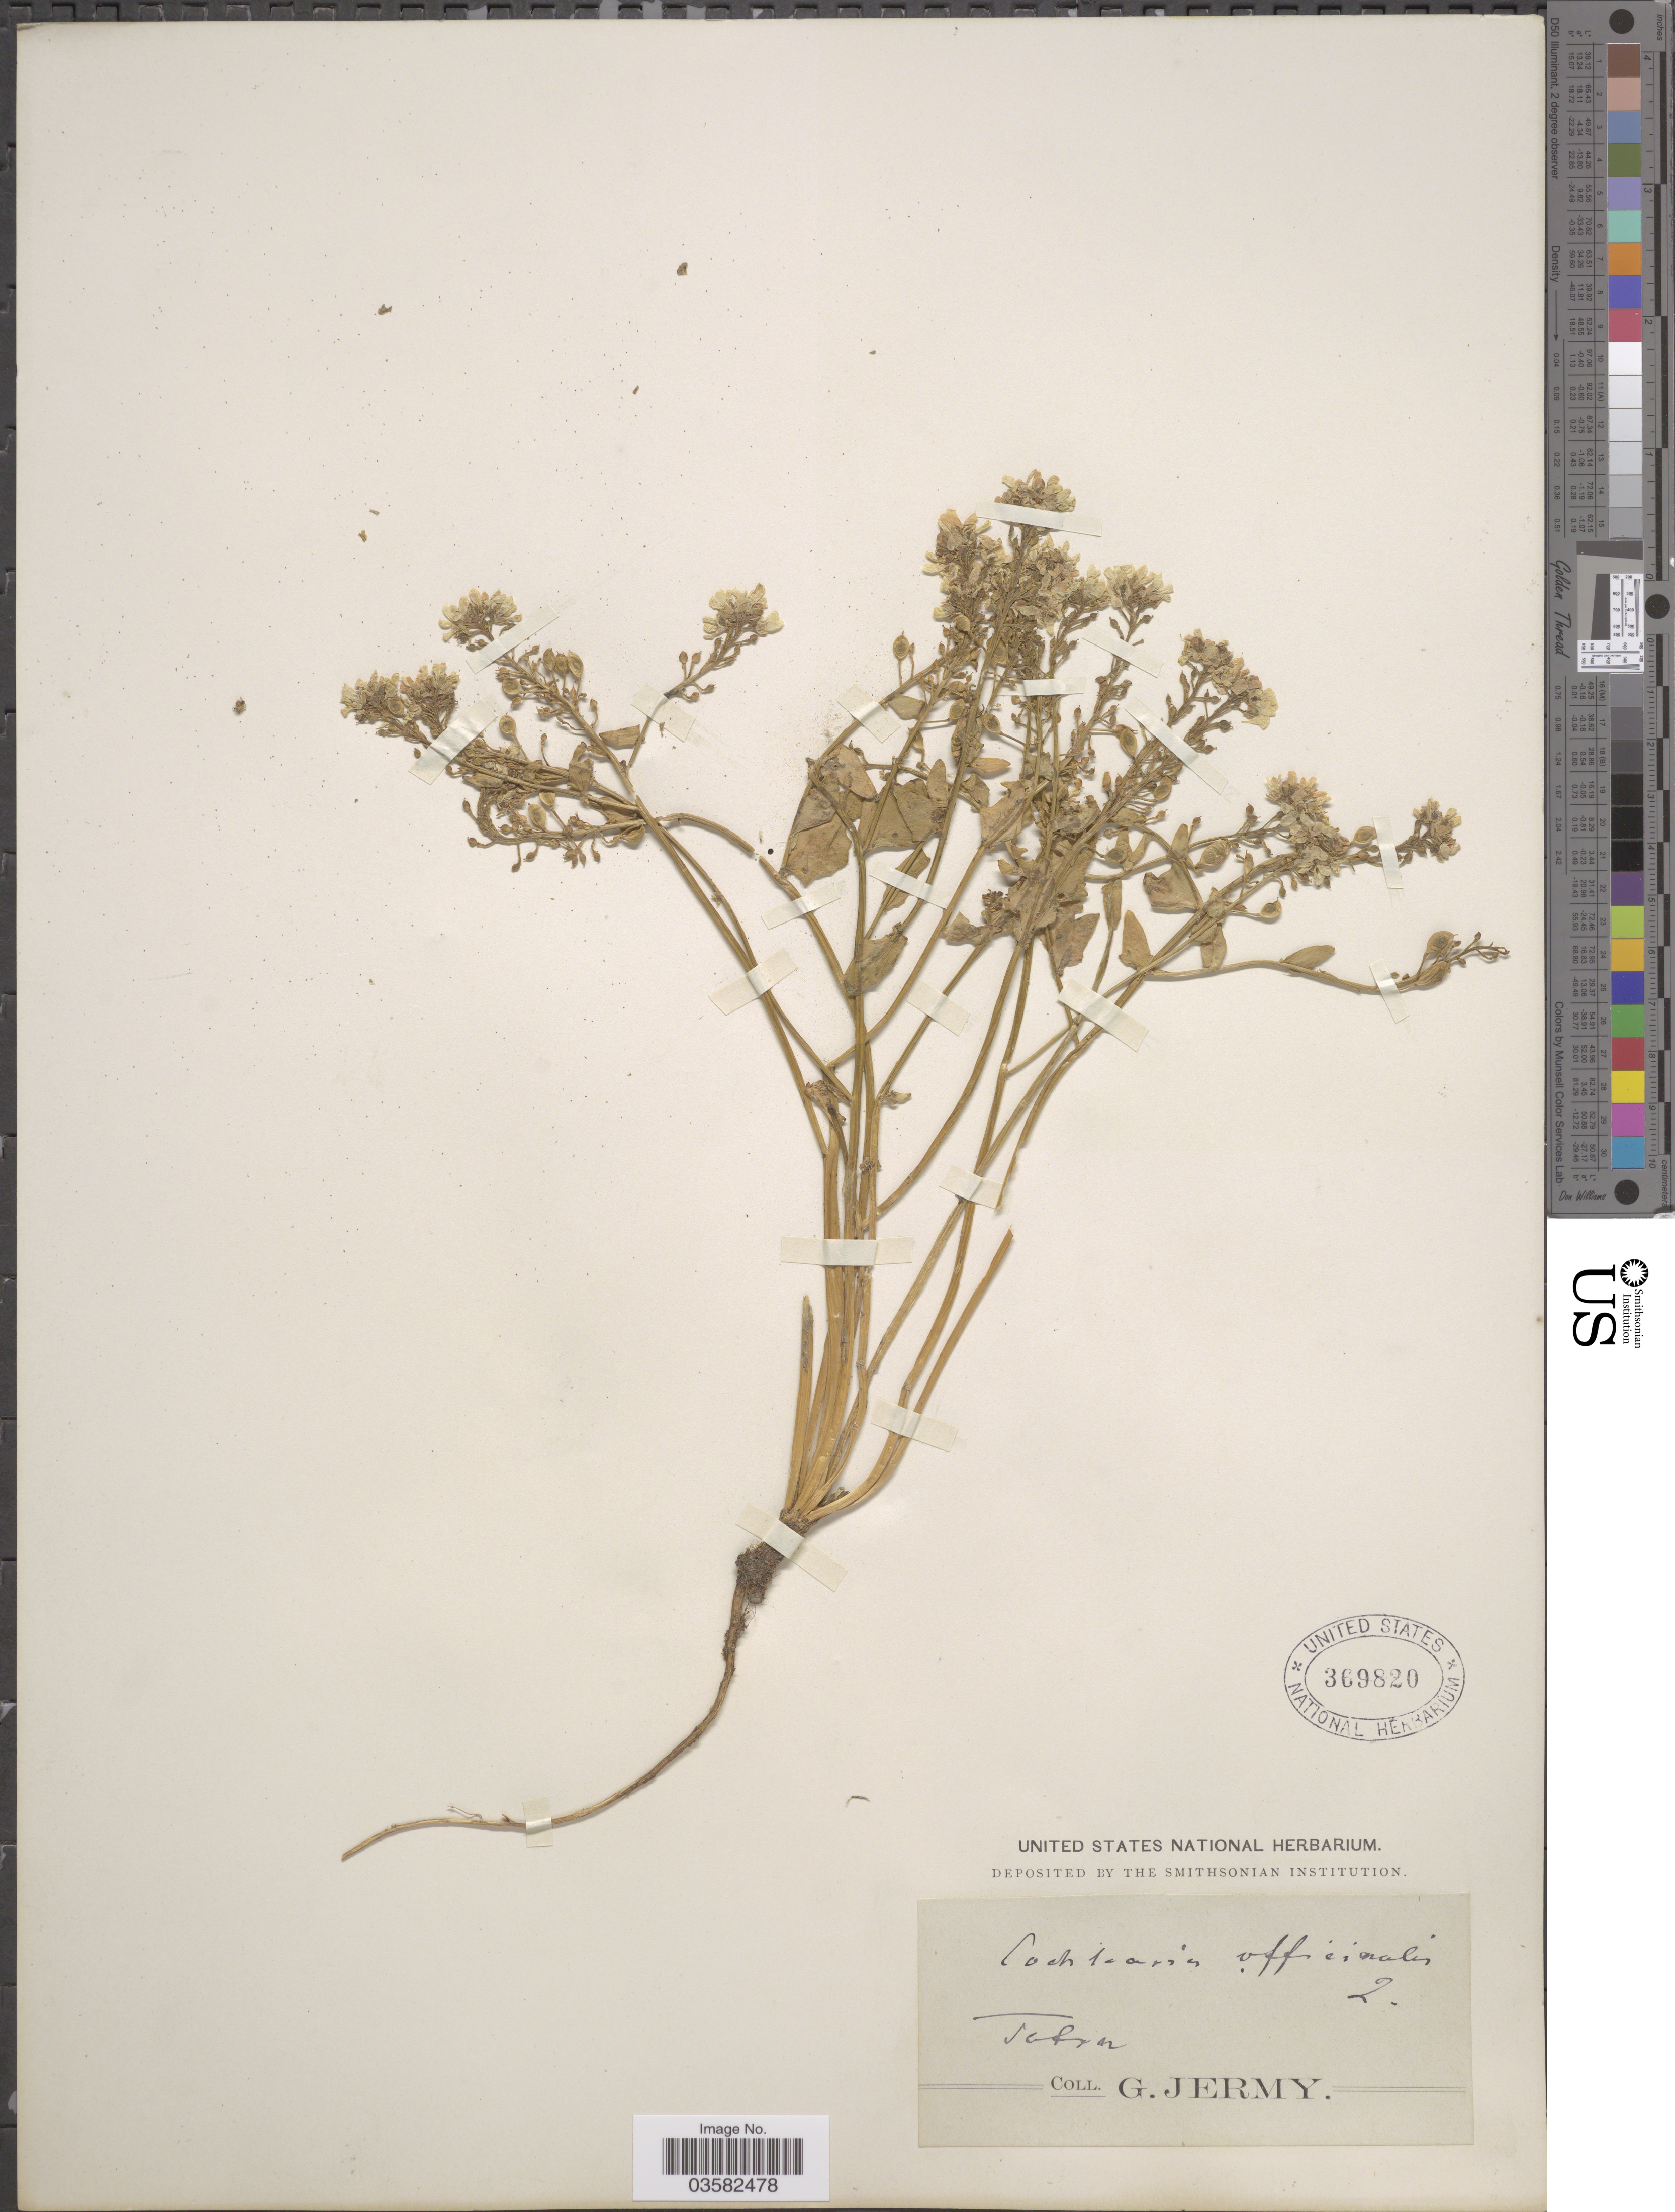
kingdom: Plantae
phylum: Tracheophyta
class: Magnoliopsida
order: Brassicales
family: Brassicaceae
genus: Cochlearia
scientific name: Cochlearia officinalis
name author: L.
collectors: G. Jermy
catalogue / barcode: US 369820